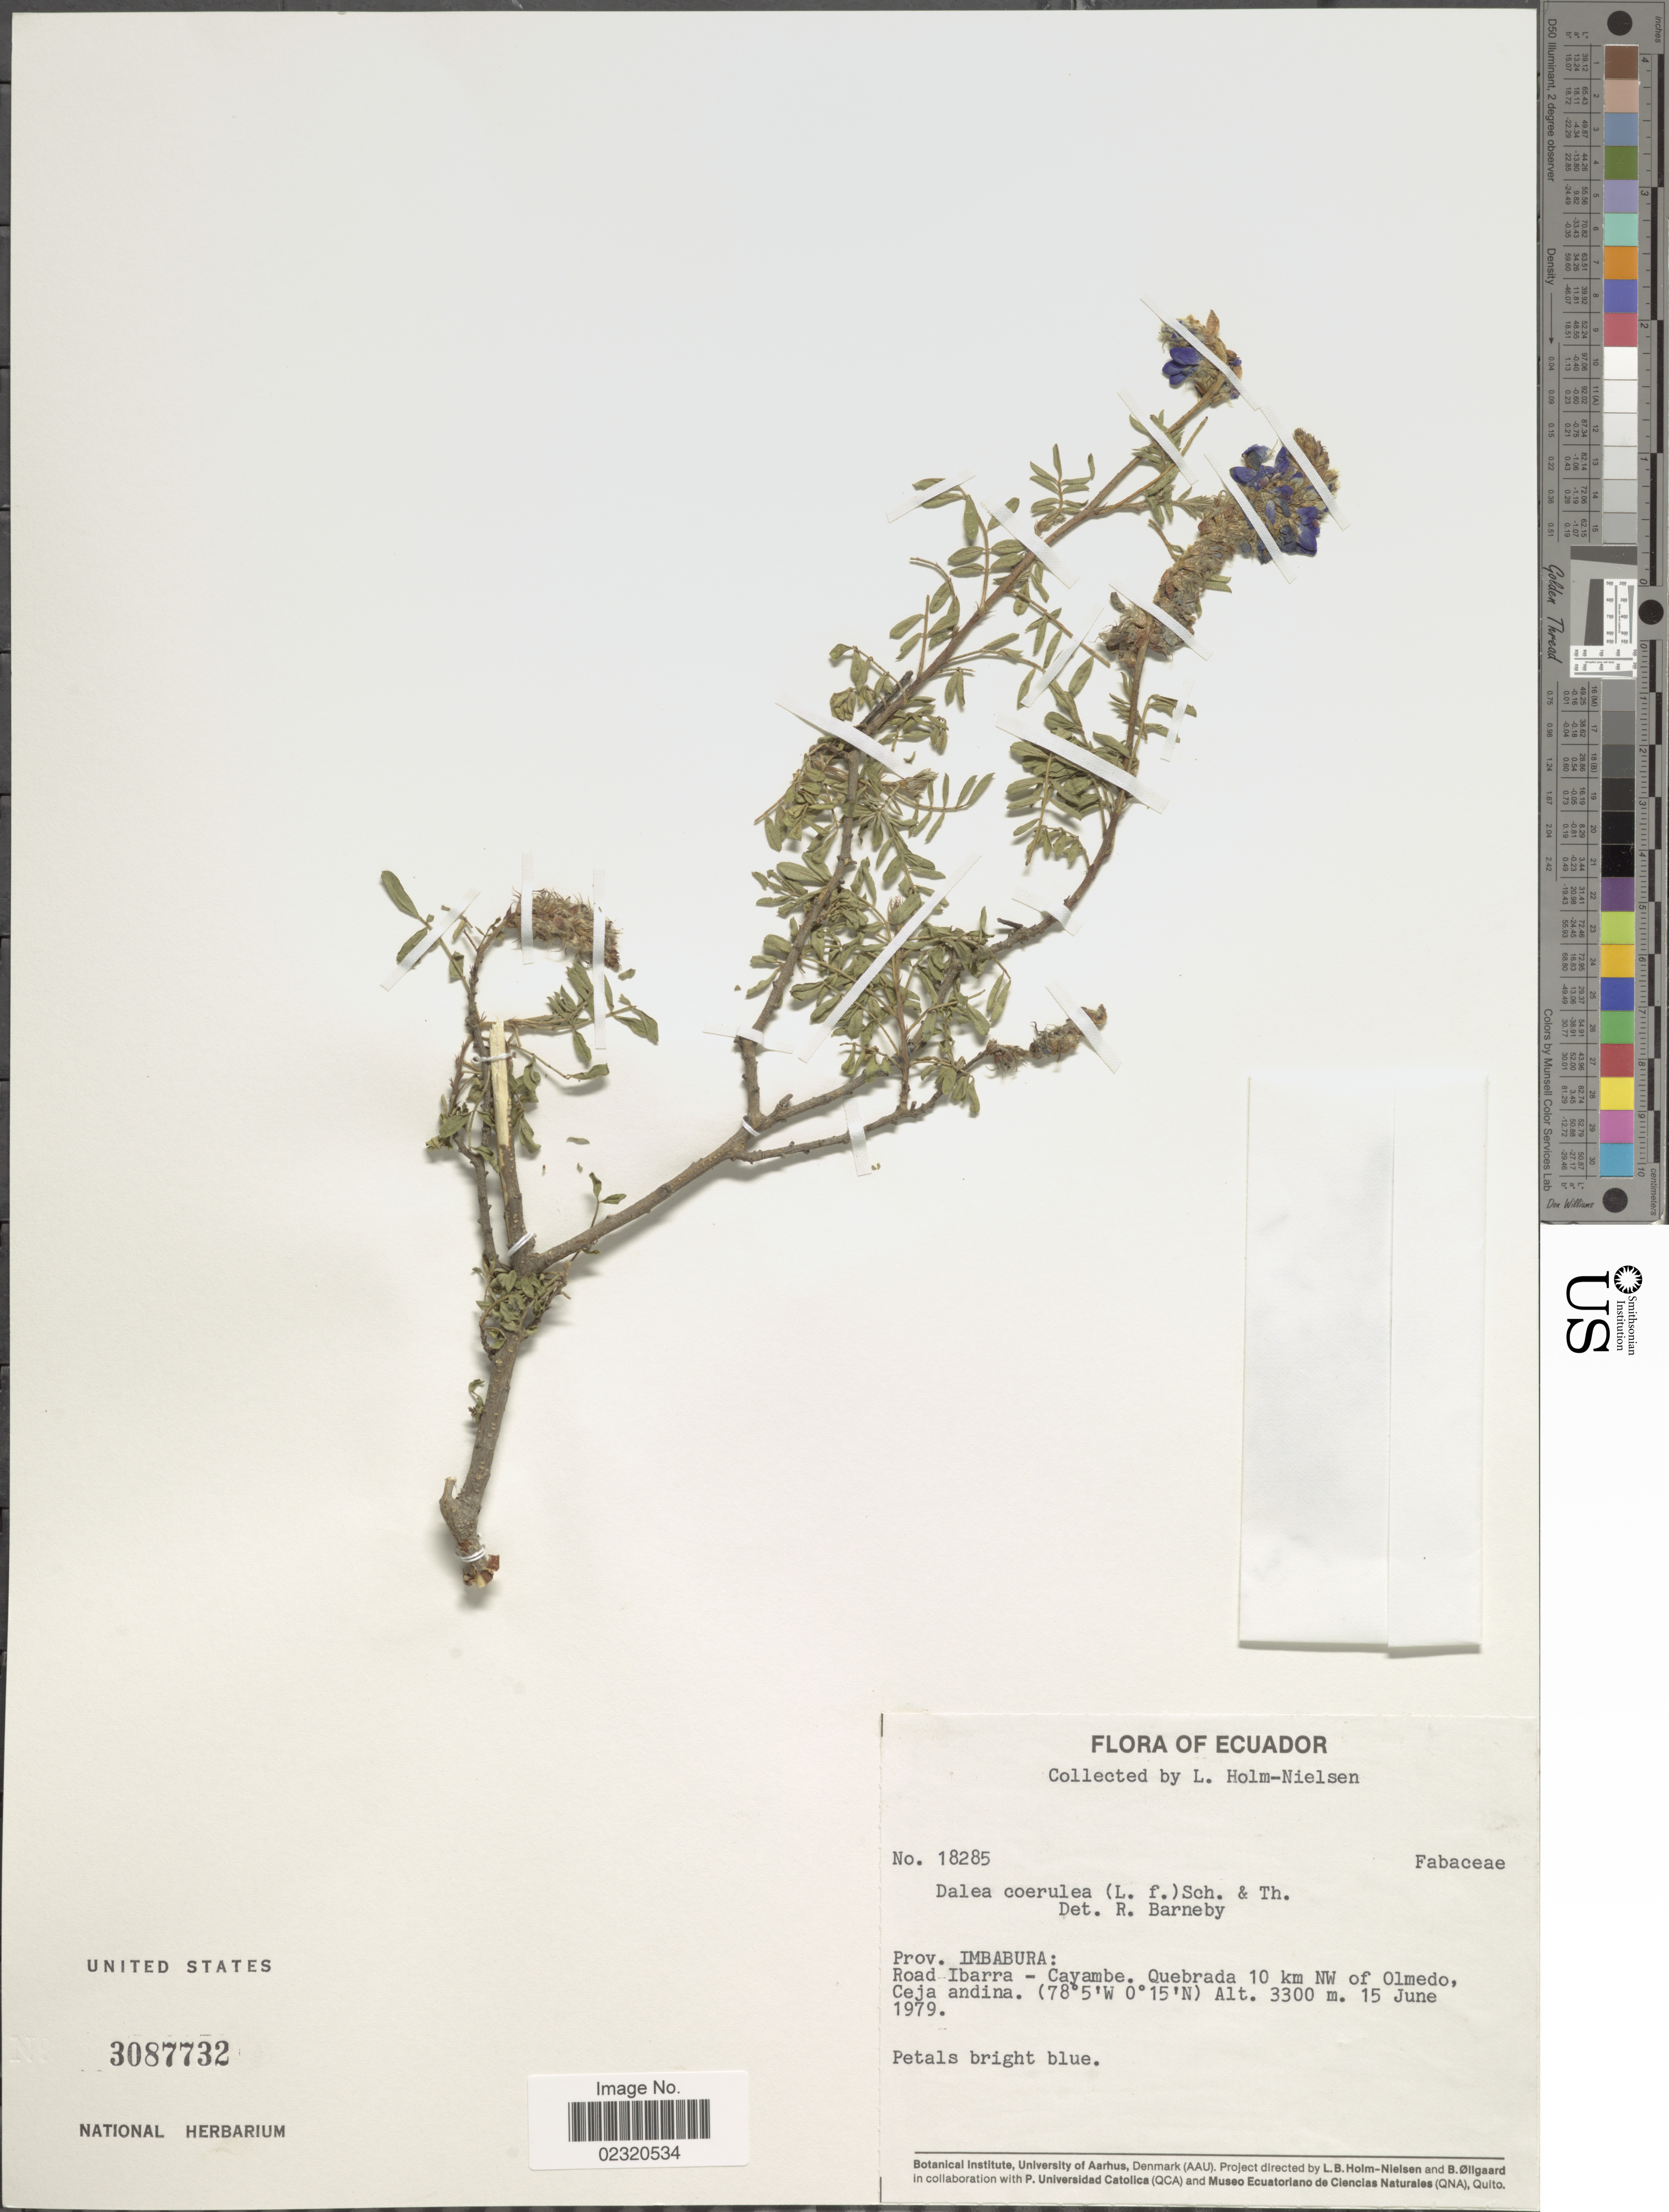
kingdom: Plantae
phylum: Tracheophyta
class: Magnoliopsida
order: Fabales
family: Fabaceae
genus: Dalea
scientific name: Dalea coerulea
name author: (L. f.) Schinz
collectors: L. B. Holm-Nielsen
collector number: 18285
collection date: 1979-06-15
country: Ecuador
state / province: Imbabura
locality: Road Ibarra-Cayambe, Quebrada 10 km NW of Olmedo, Ceja andina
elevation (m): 3300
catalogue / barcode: US 3087732